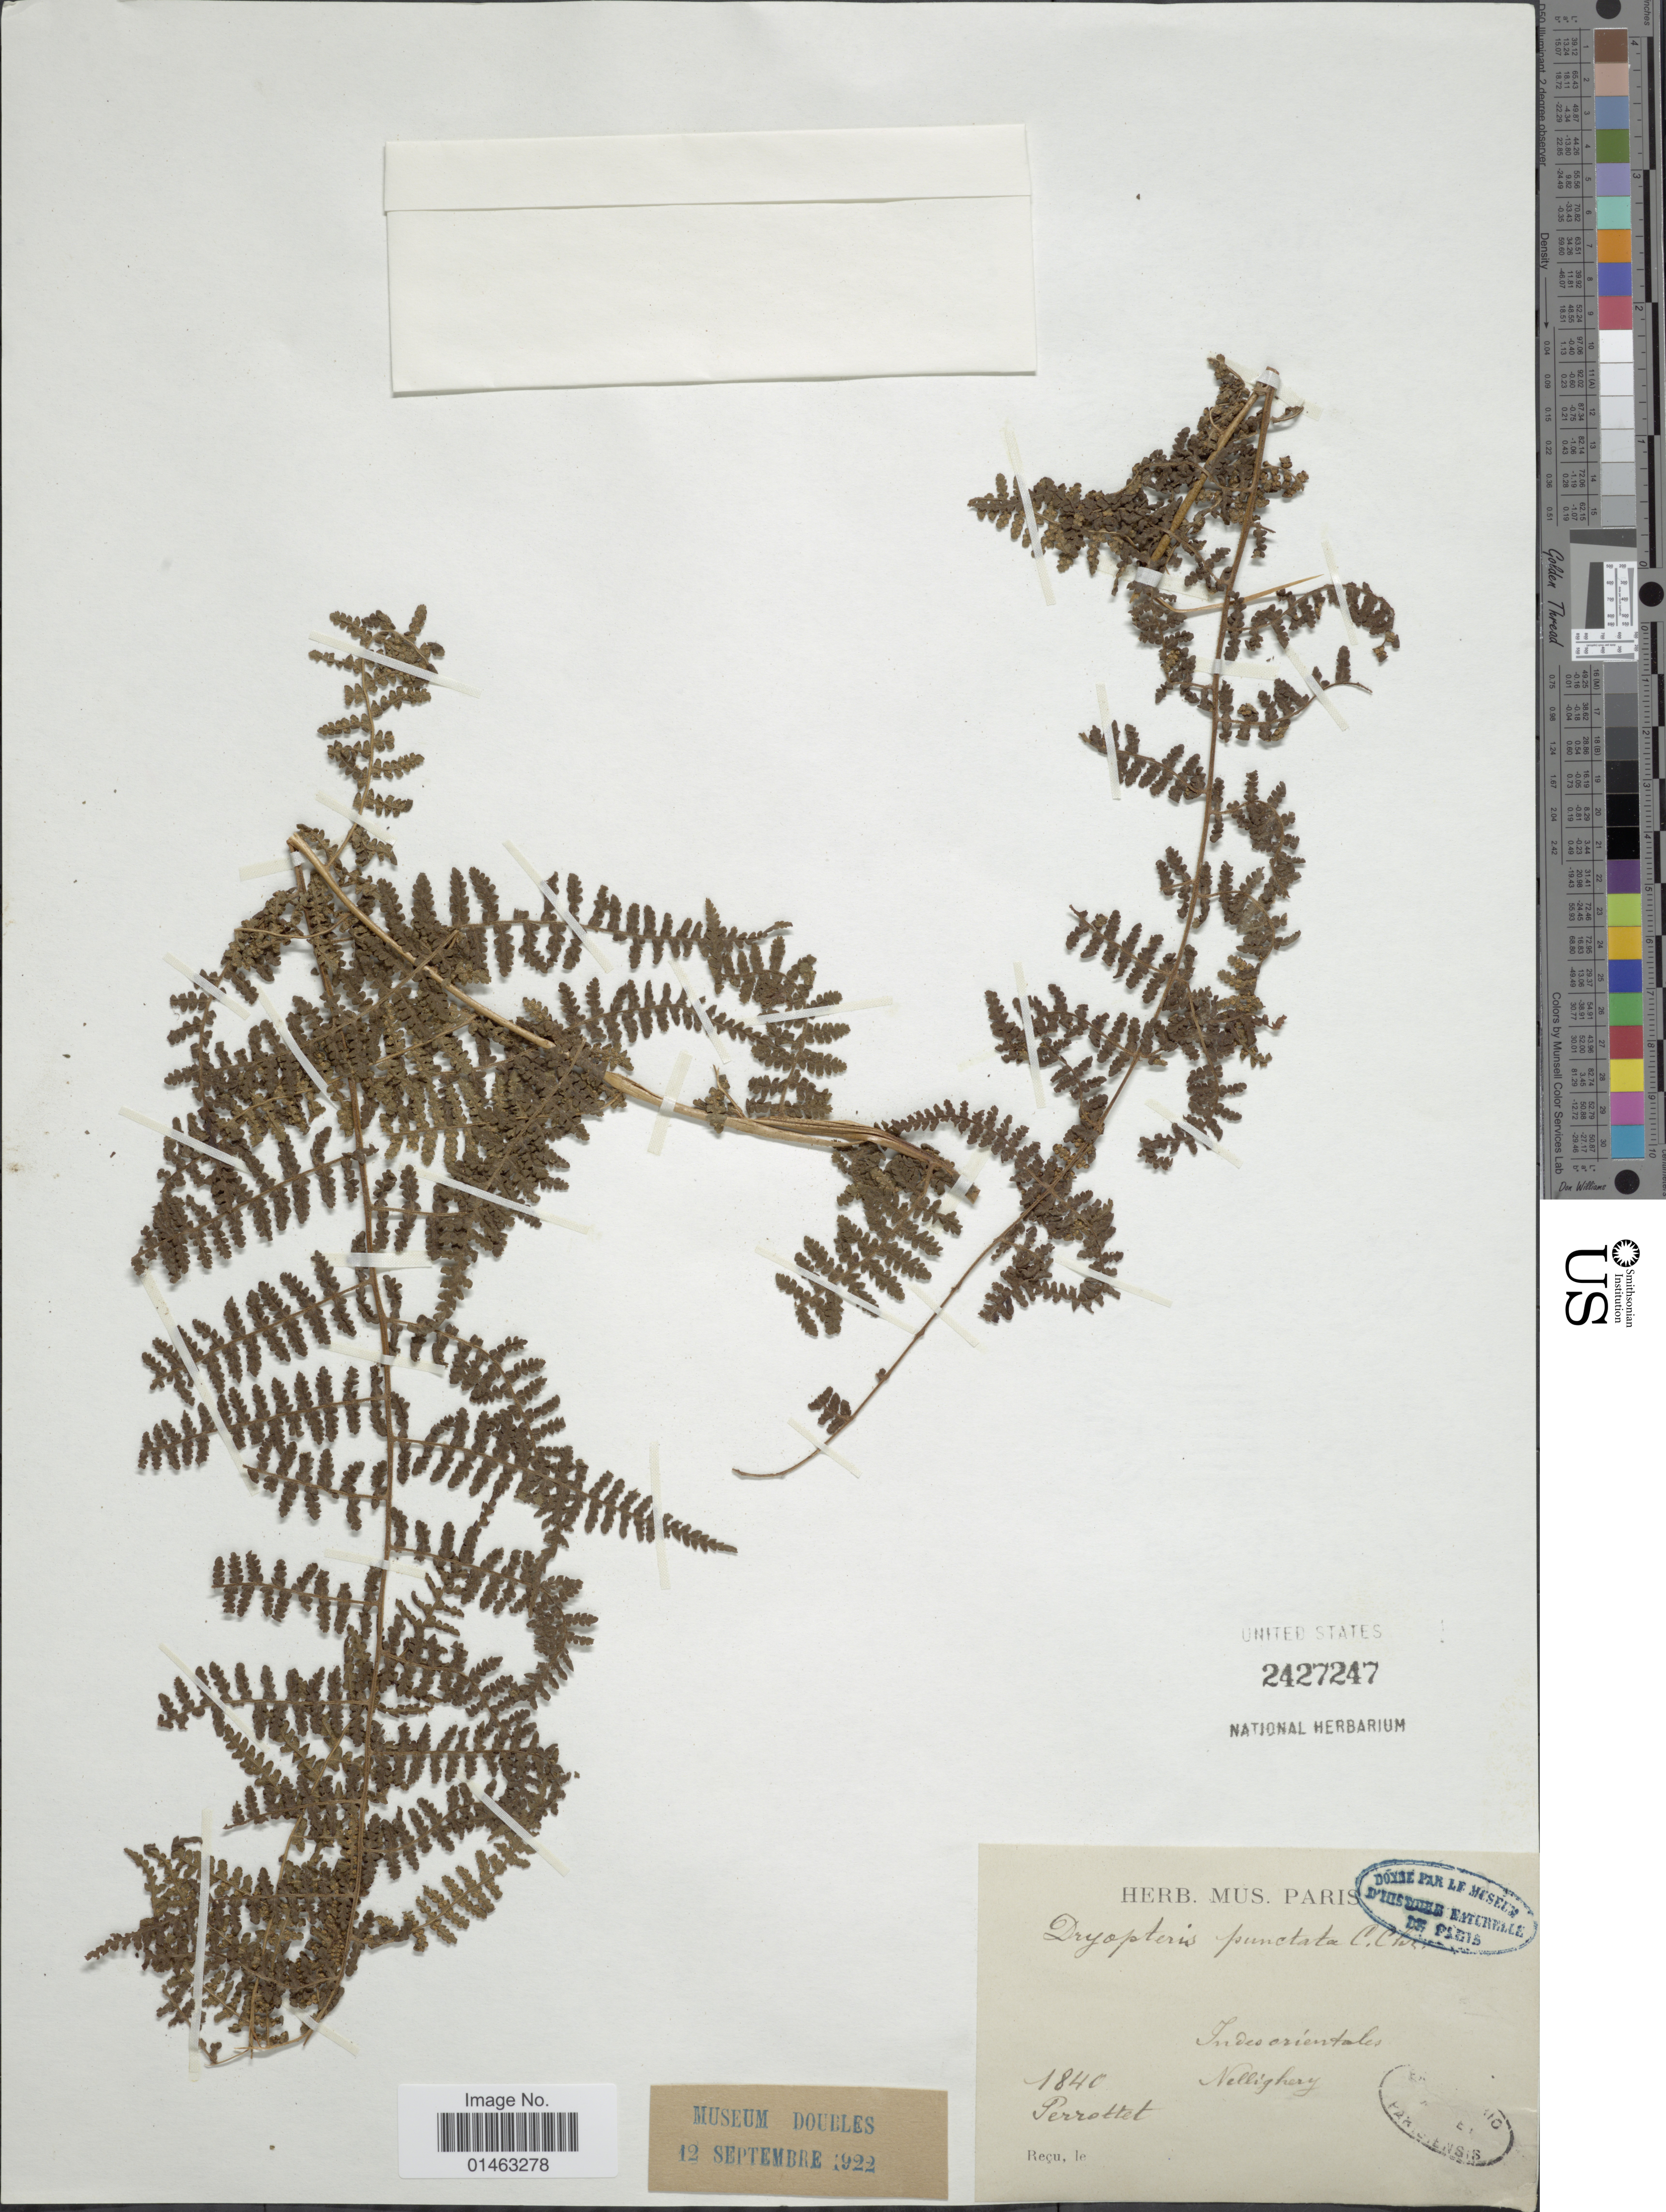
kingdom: Plantae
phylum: Tracheophyta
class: Polypodiopsida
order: Polypodiales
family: Dennstaedtiaceae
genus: Hypolepis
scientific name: Hypolepis punctata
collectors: Perrottet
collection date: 1840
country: India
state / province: Tamil Nadu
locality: Indes orientales. Nellighery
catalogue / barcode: US 2427247